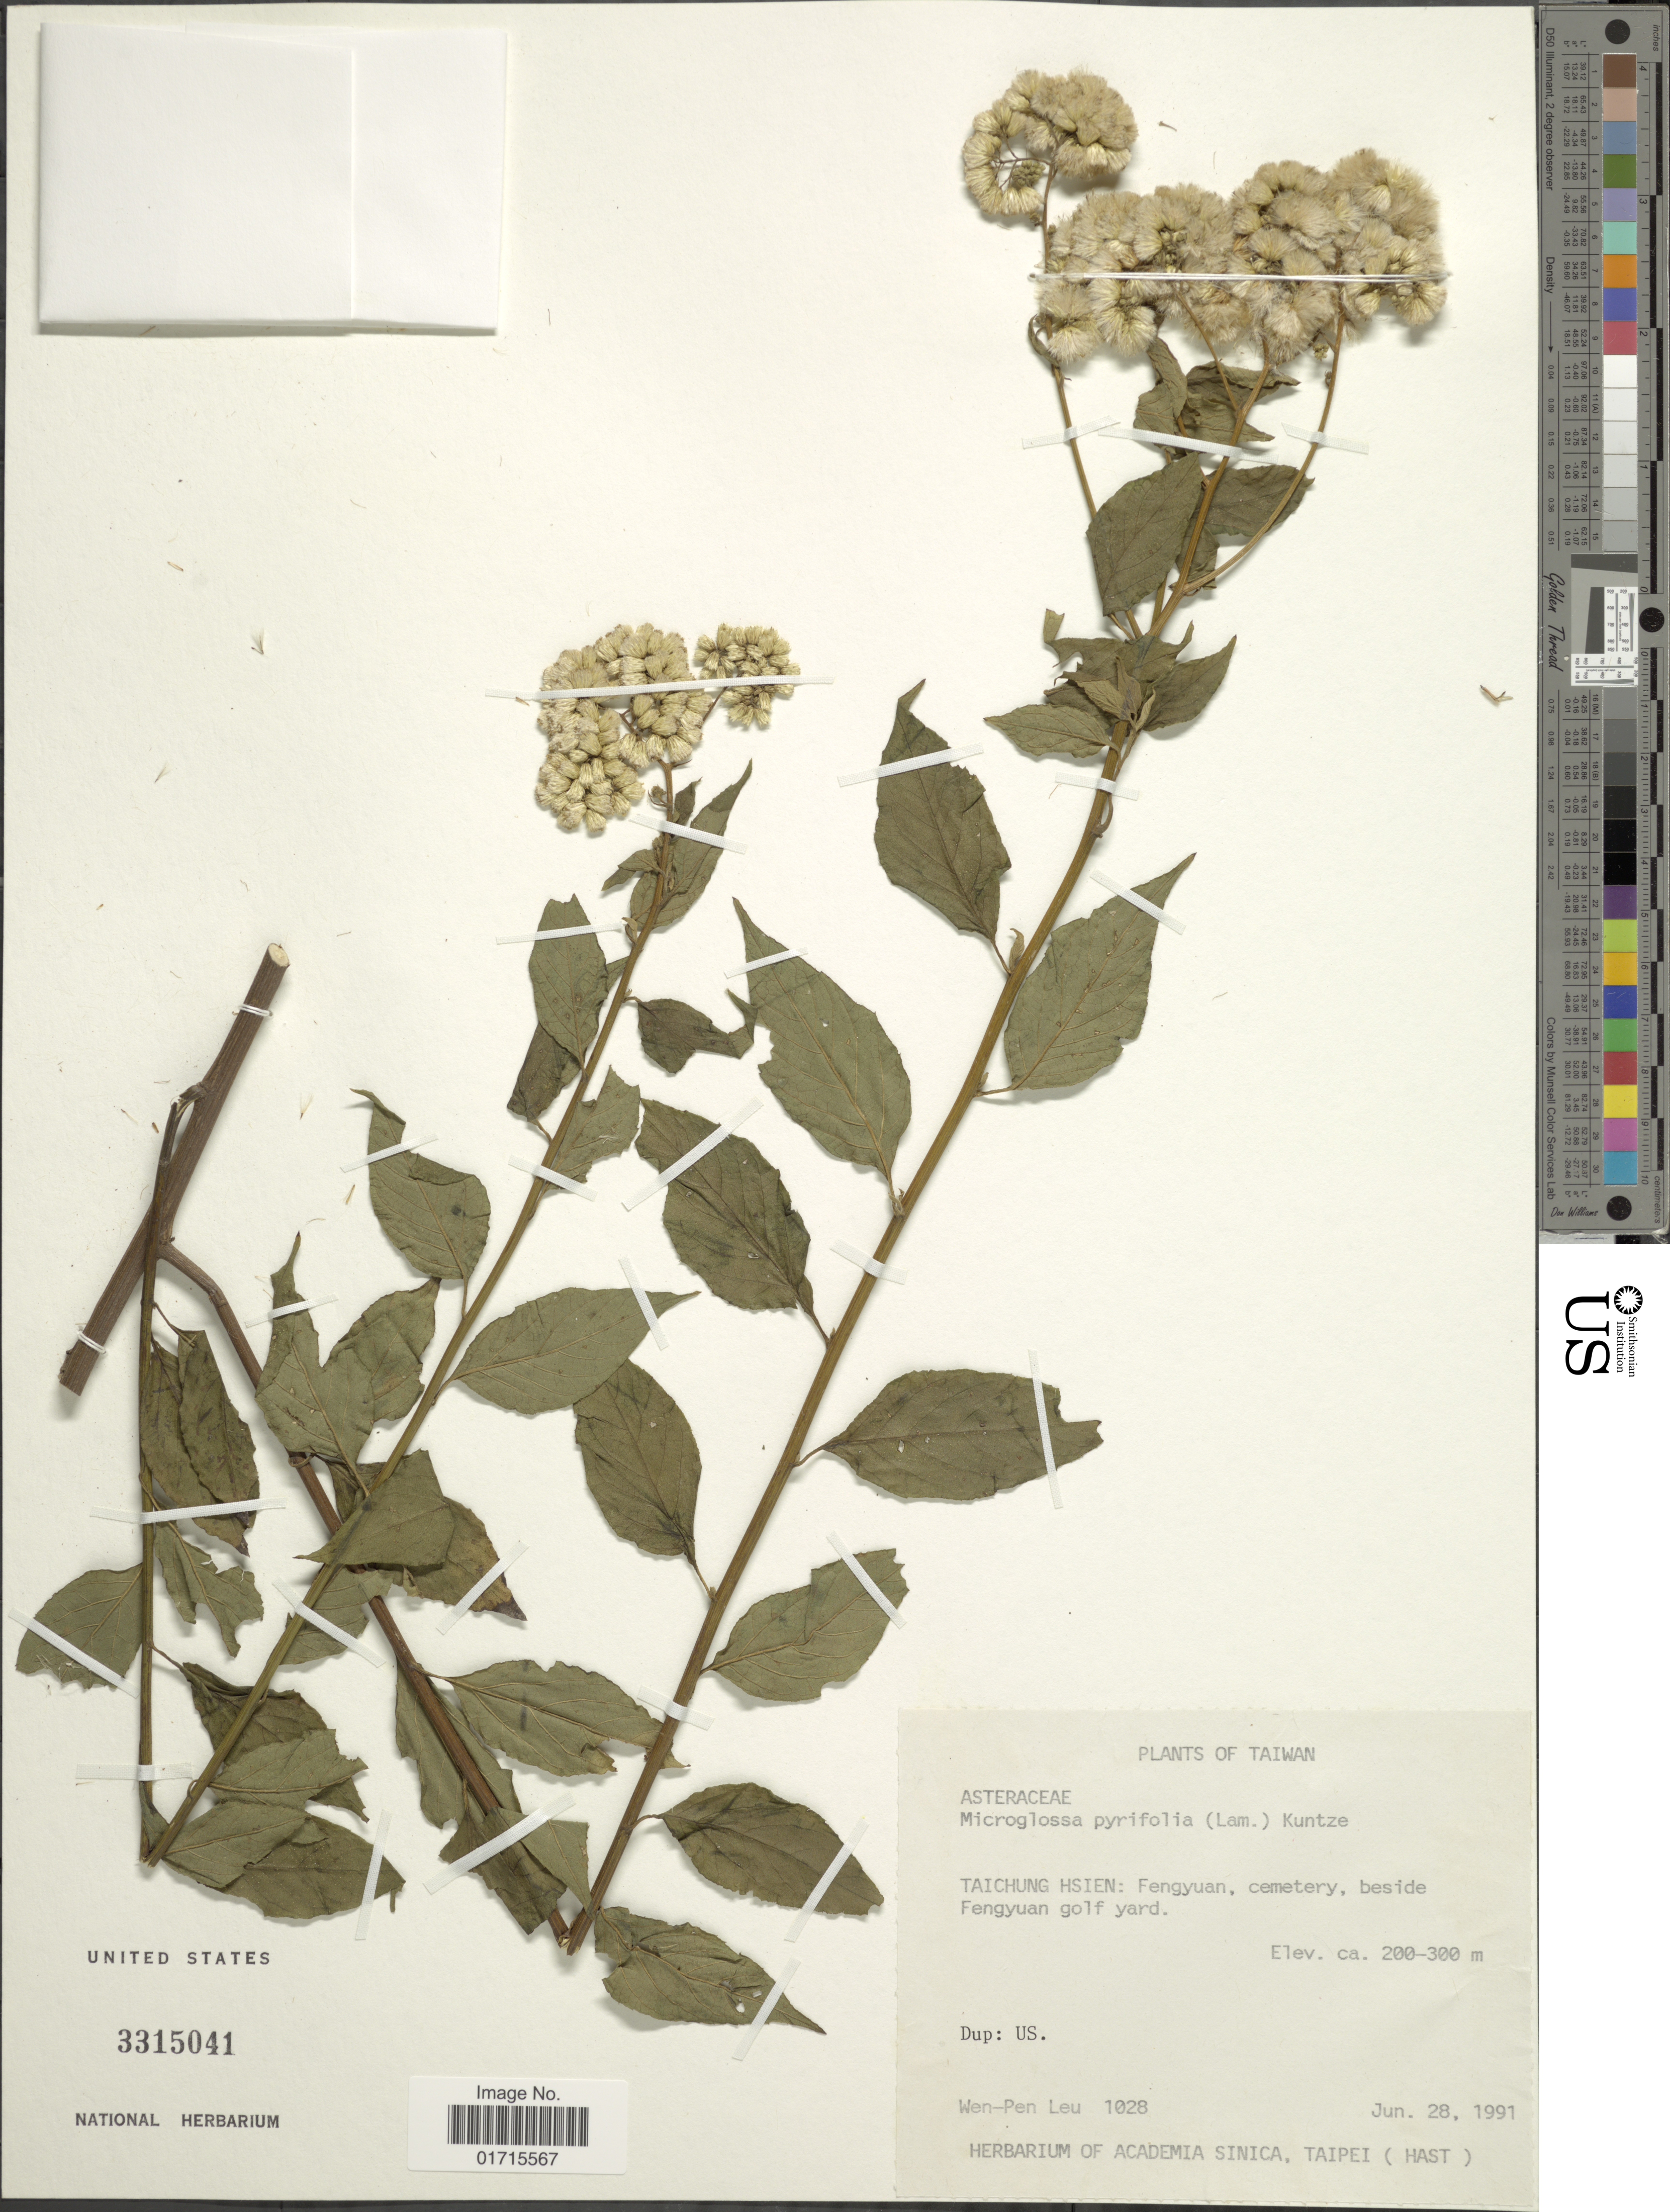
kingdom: Plantae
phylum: Tracheophyta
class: Magnoliopsida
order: Asterales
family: Asteraceae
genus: Microglossa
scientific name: Microglossa pyrifolia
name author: (Lam.) Kuntze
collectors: W. Leu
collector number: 1028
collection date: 1991-06-28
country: Taiwan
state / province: Taichung City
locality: Taichung Hsien: Fengyuan, cemetery, beside Fengyuan golf yard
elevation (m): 200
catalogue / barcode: US 3315041